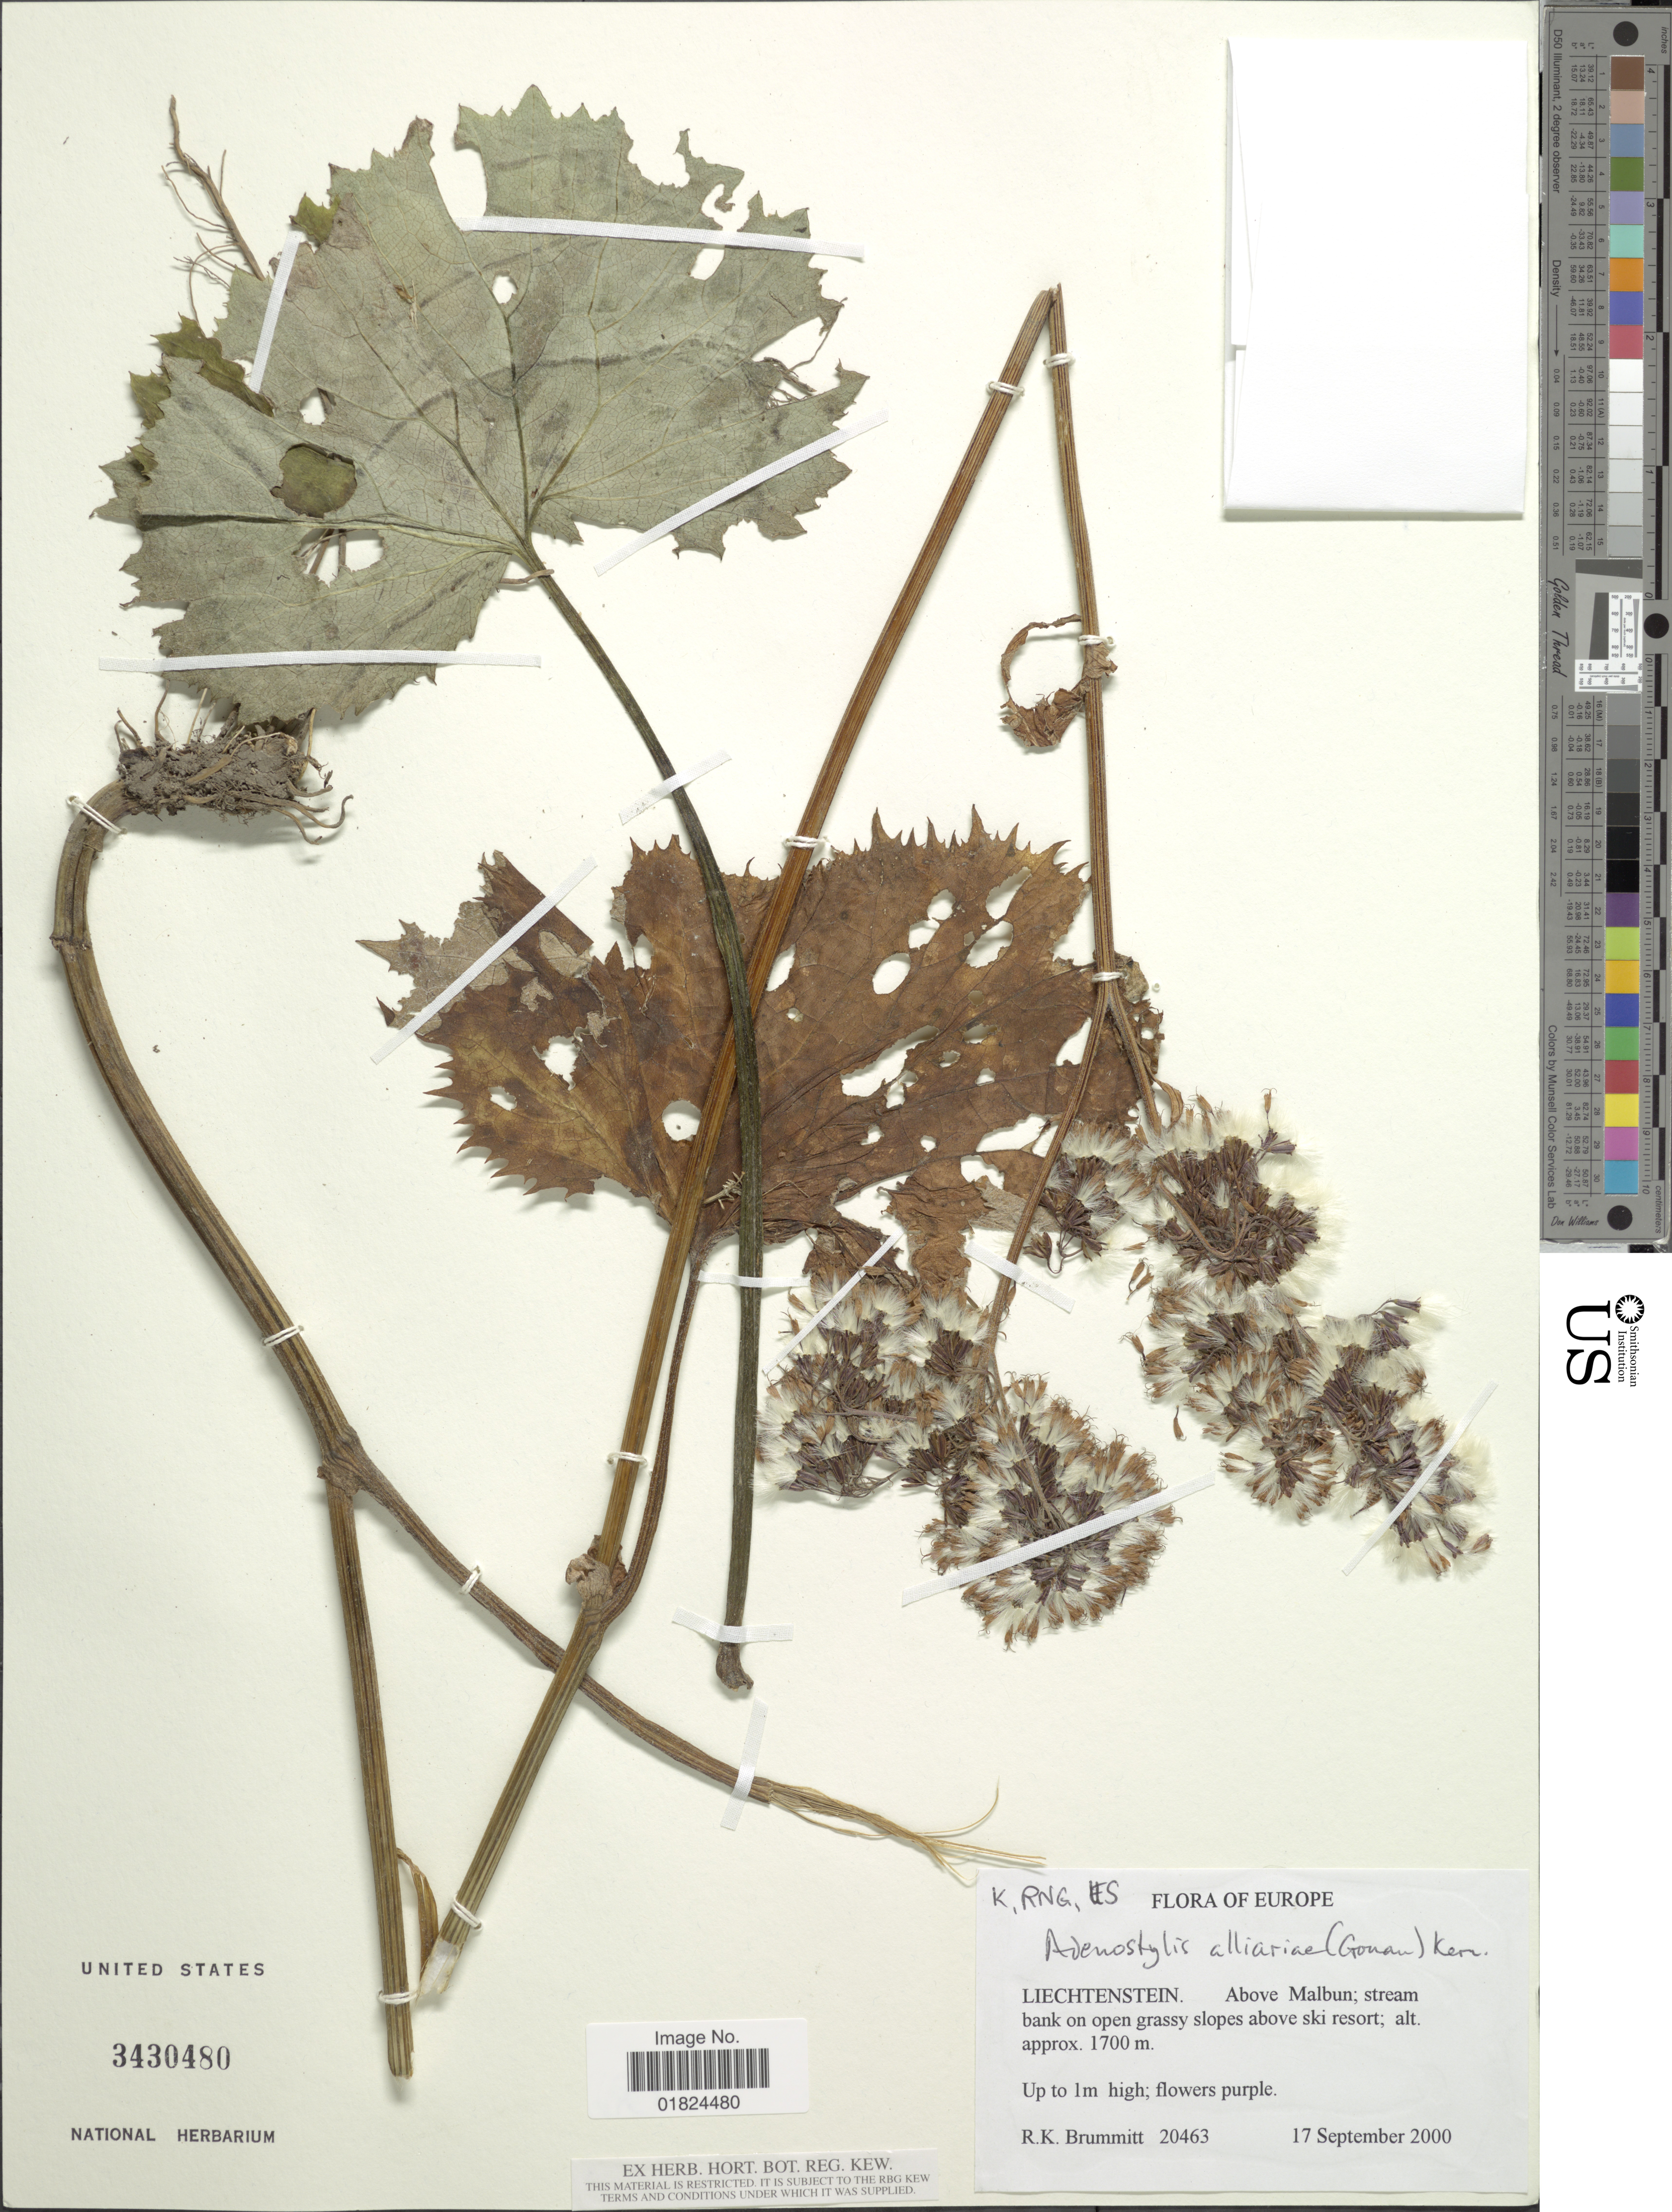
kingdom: Plantae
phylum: Tracheophyta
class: Magnoliopsida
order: Asterales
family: Asteraceae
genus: Adenostyles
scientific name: Adenostyles alliariae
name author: (Gouan) A. Kern.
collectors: R. K. Brummitt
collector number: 20463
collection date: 2000-09-17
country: Liechtenstein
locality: Europe, Liechtenstein, above Malbun; stream bank on open grassy slopes above ski resort.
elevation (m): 1700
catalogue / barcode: US 3430480